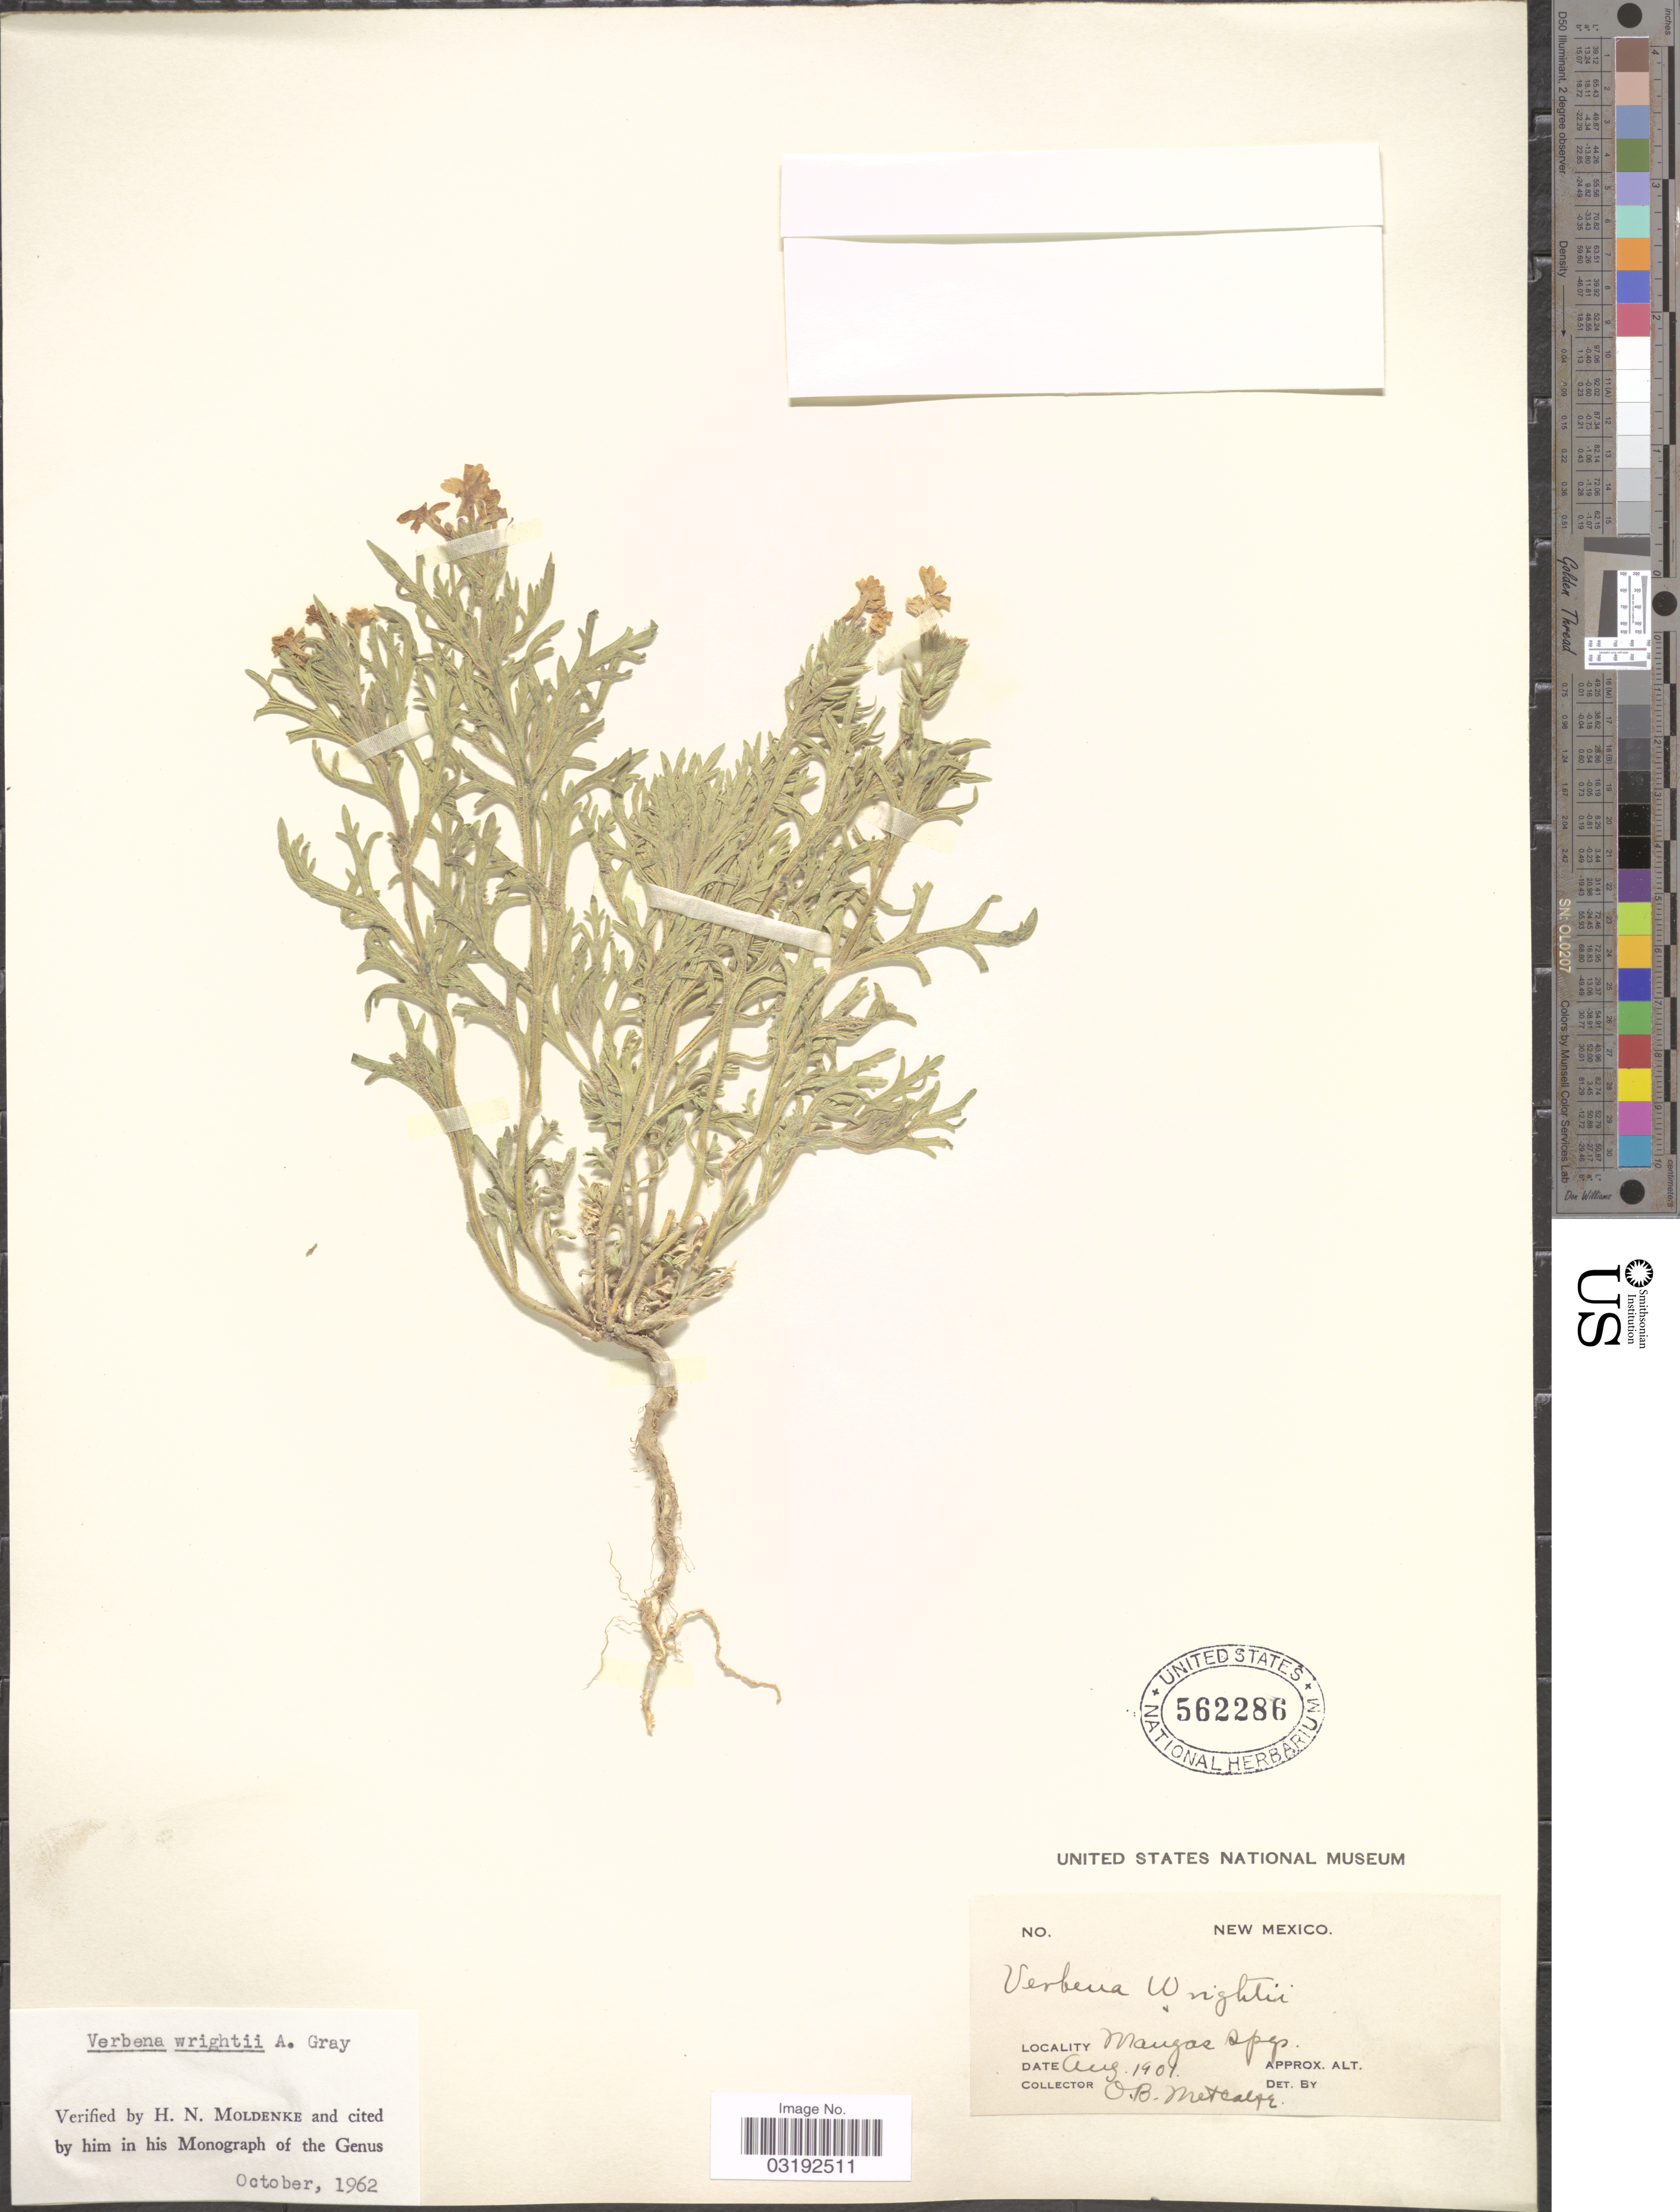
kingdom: Plantae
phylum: Tracheophyta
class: Magnoliopsida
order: Lamiales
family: Verbenaceae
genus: Verbena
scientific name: Verbena wrightii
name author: A. Gray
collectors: O. B. Metcalfe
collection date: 1901-08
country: United States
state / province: New Mexico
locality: Mangas spgs.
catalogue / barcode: US 562286